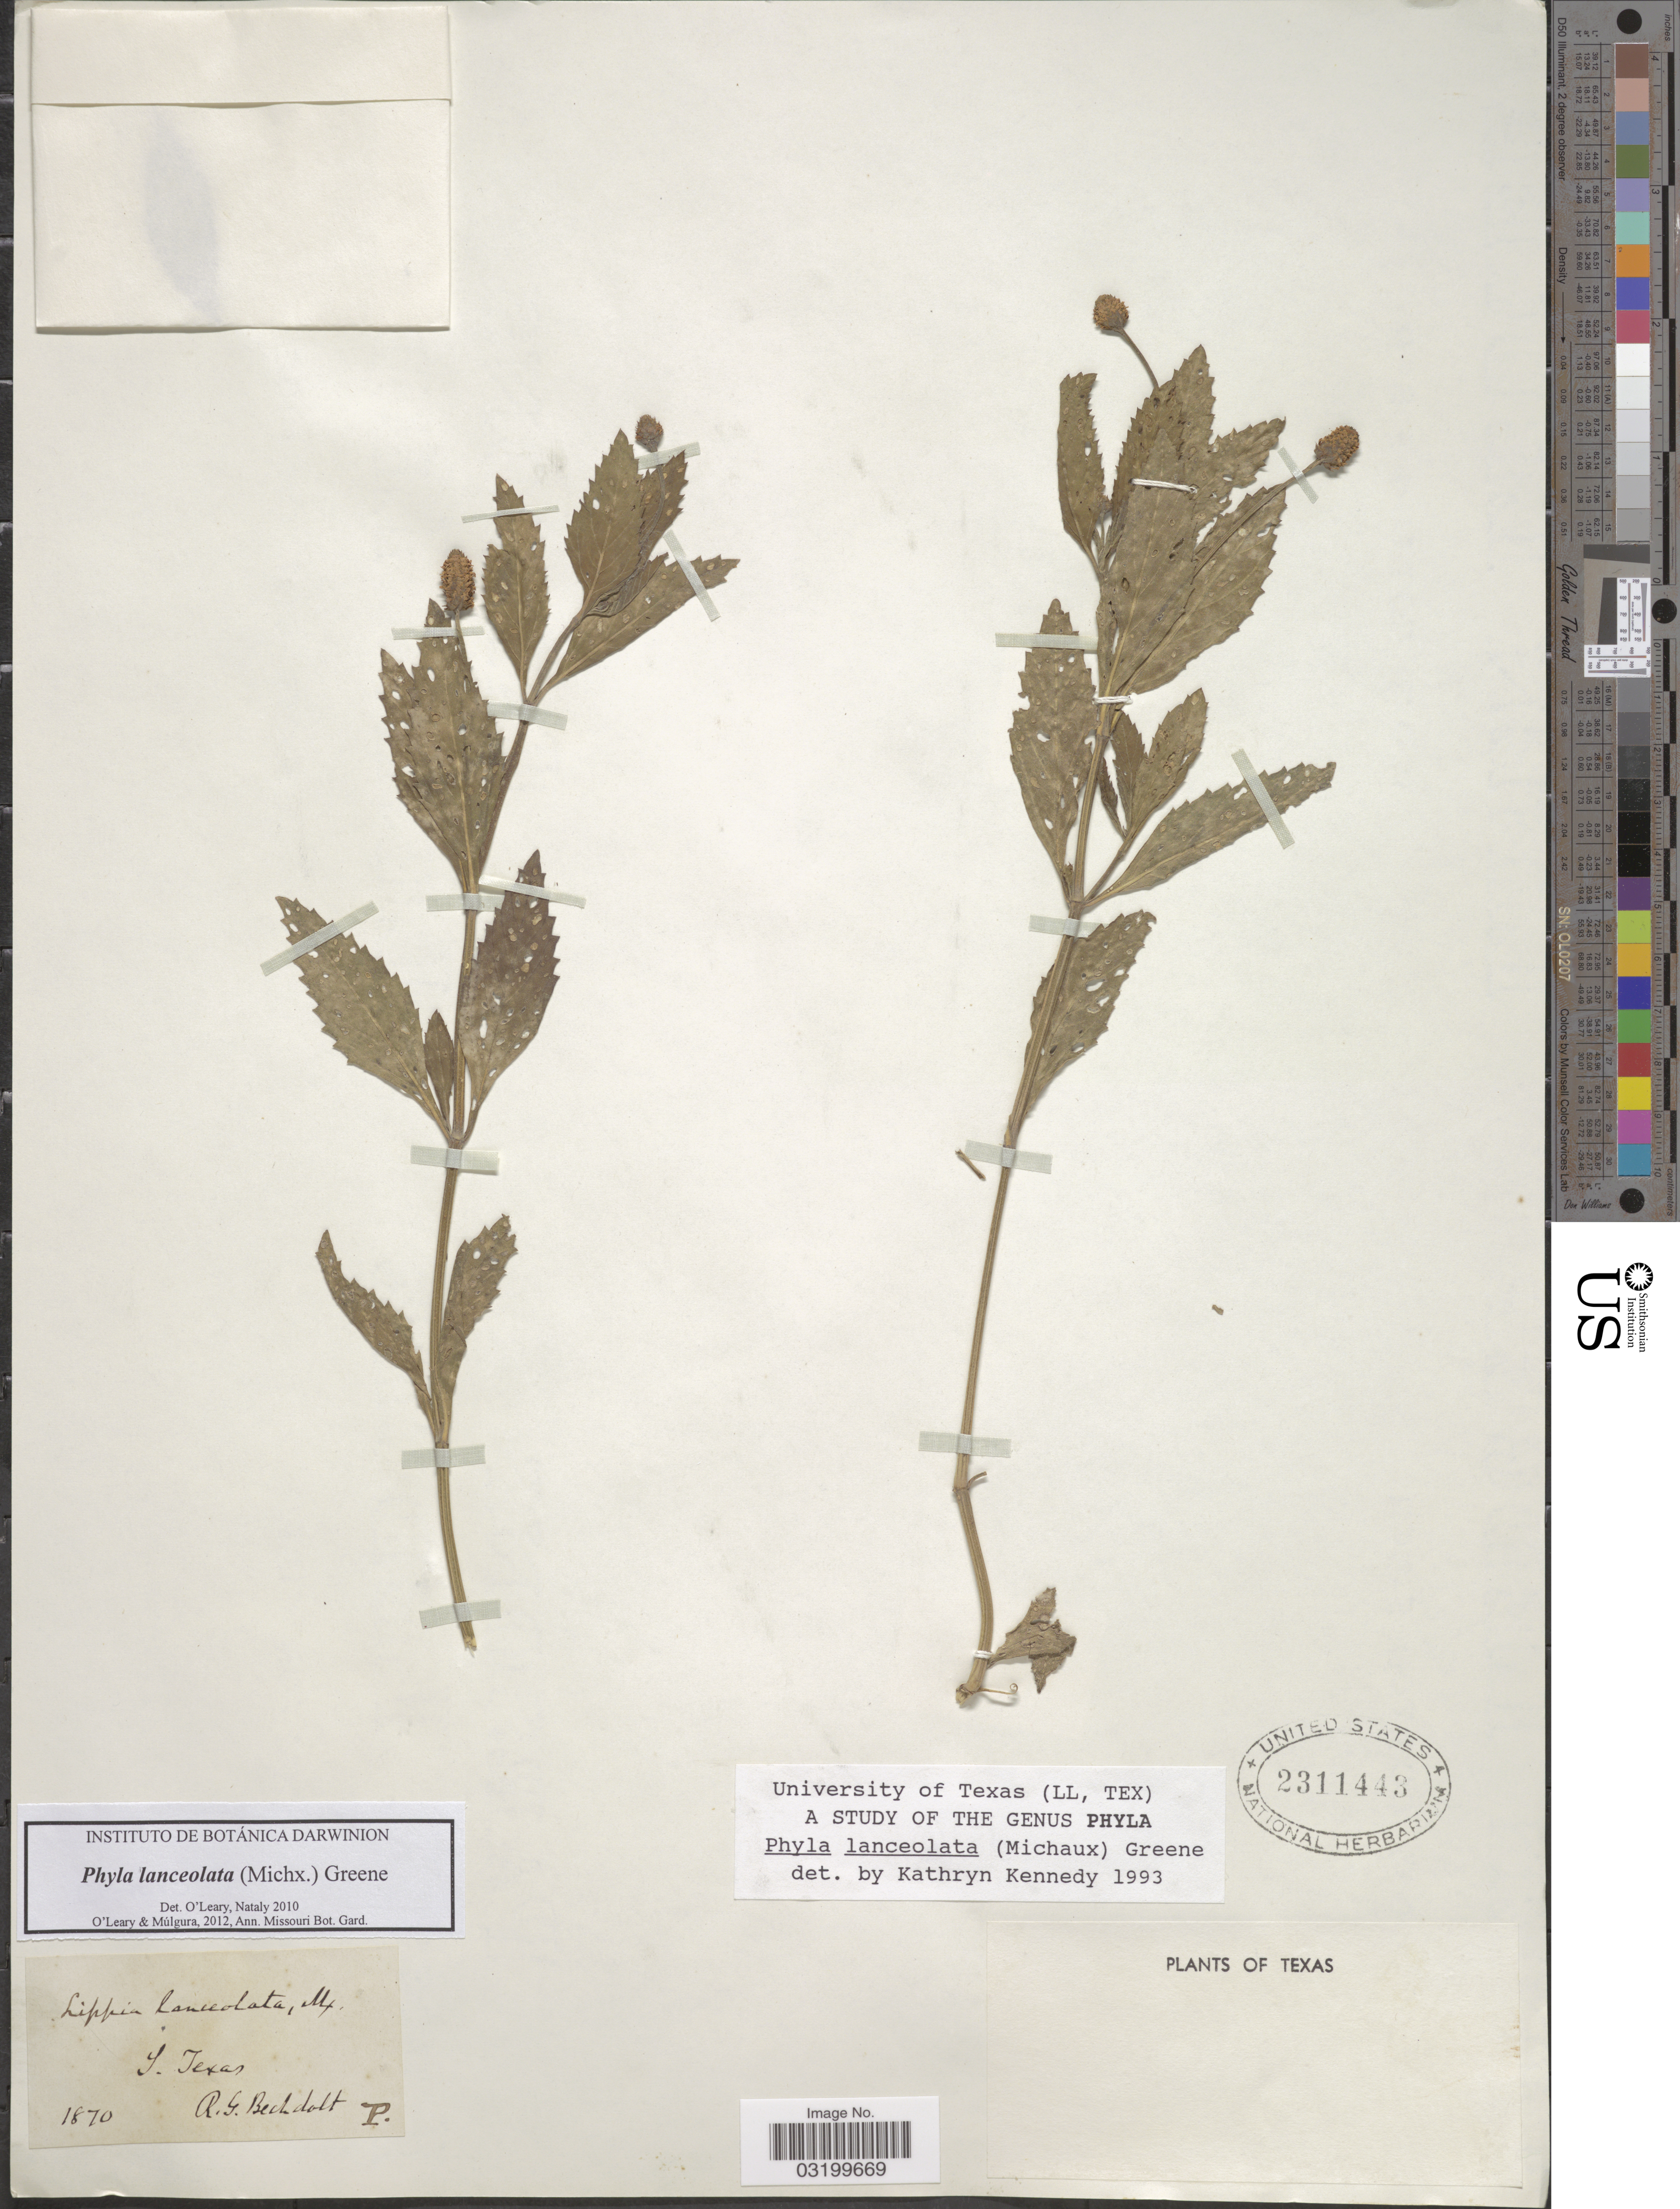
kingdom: Plantae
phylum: Tracheophyta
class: Magnoliopsida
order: Lamiales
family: Verbenaceae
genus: Phyla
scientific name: Phyla lanceolata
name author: (Michx.) Greene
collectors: R. Bechdolt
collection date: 1870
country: United States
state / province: Texas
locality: S.Texas.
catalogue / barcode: US 2311443